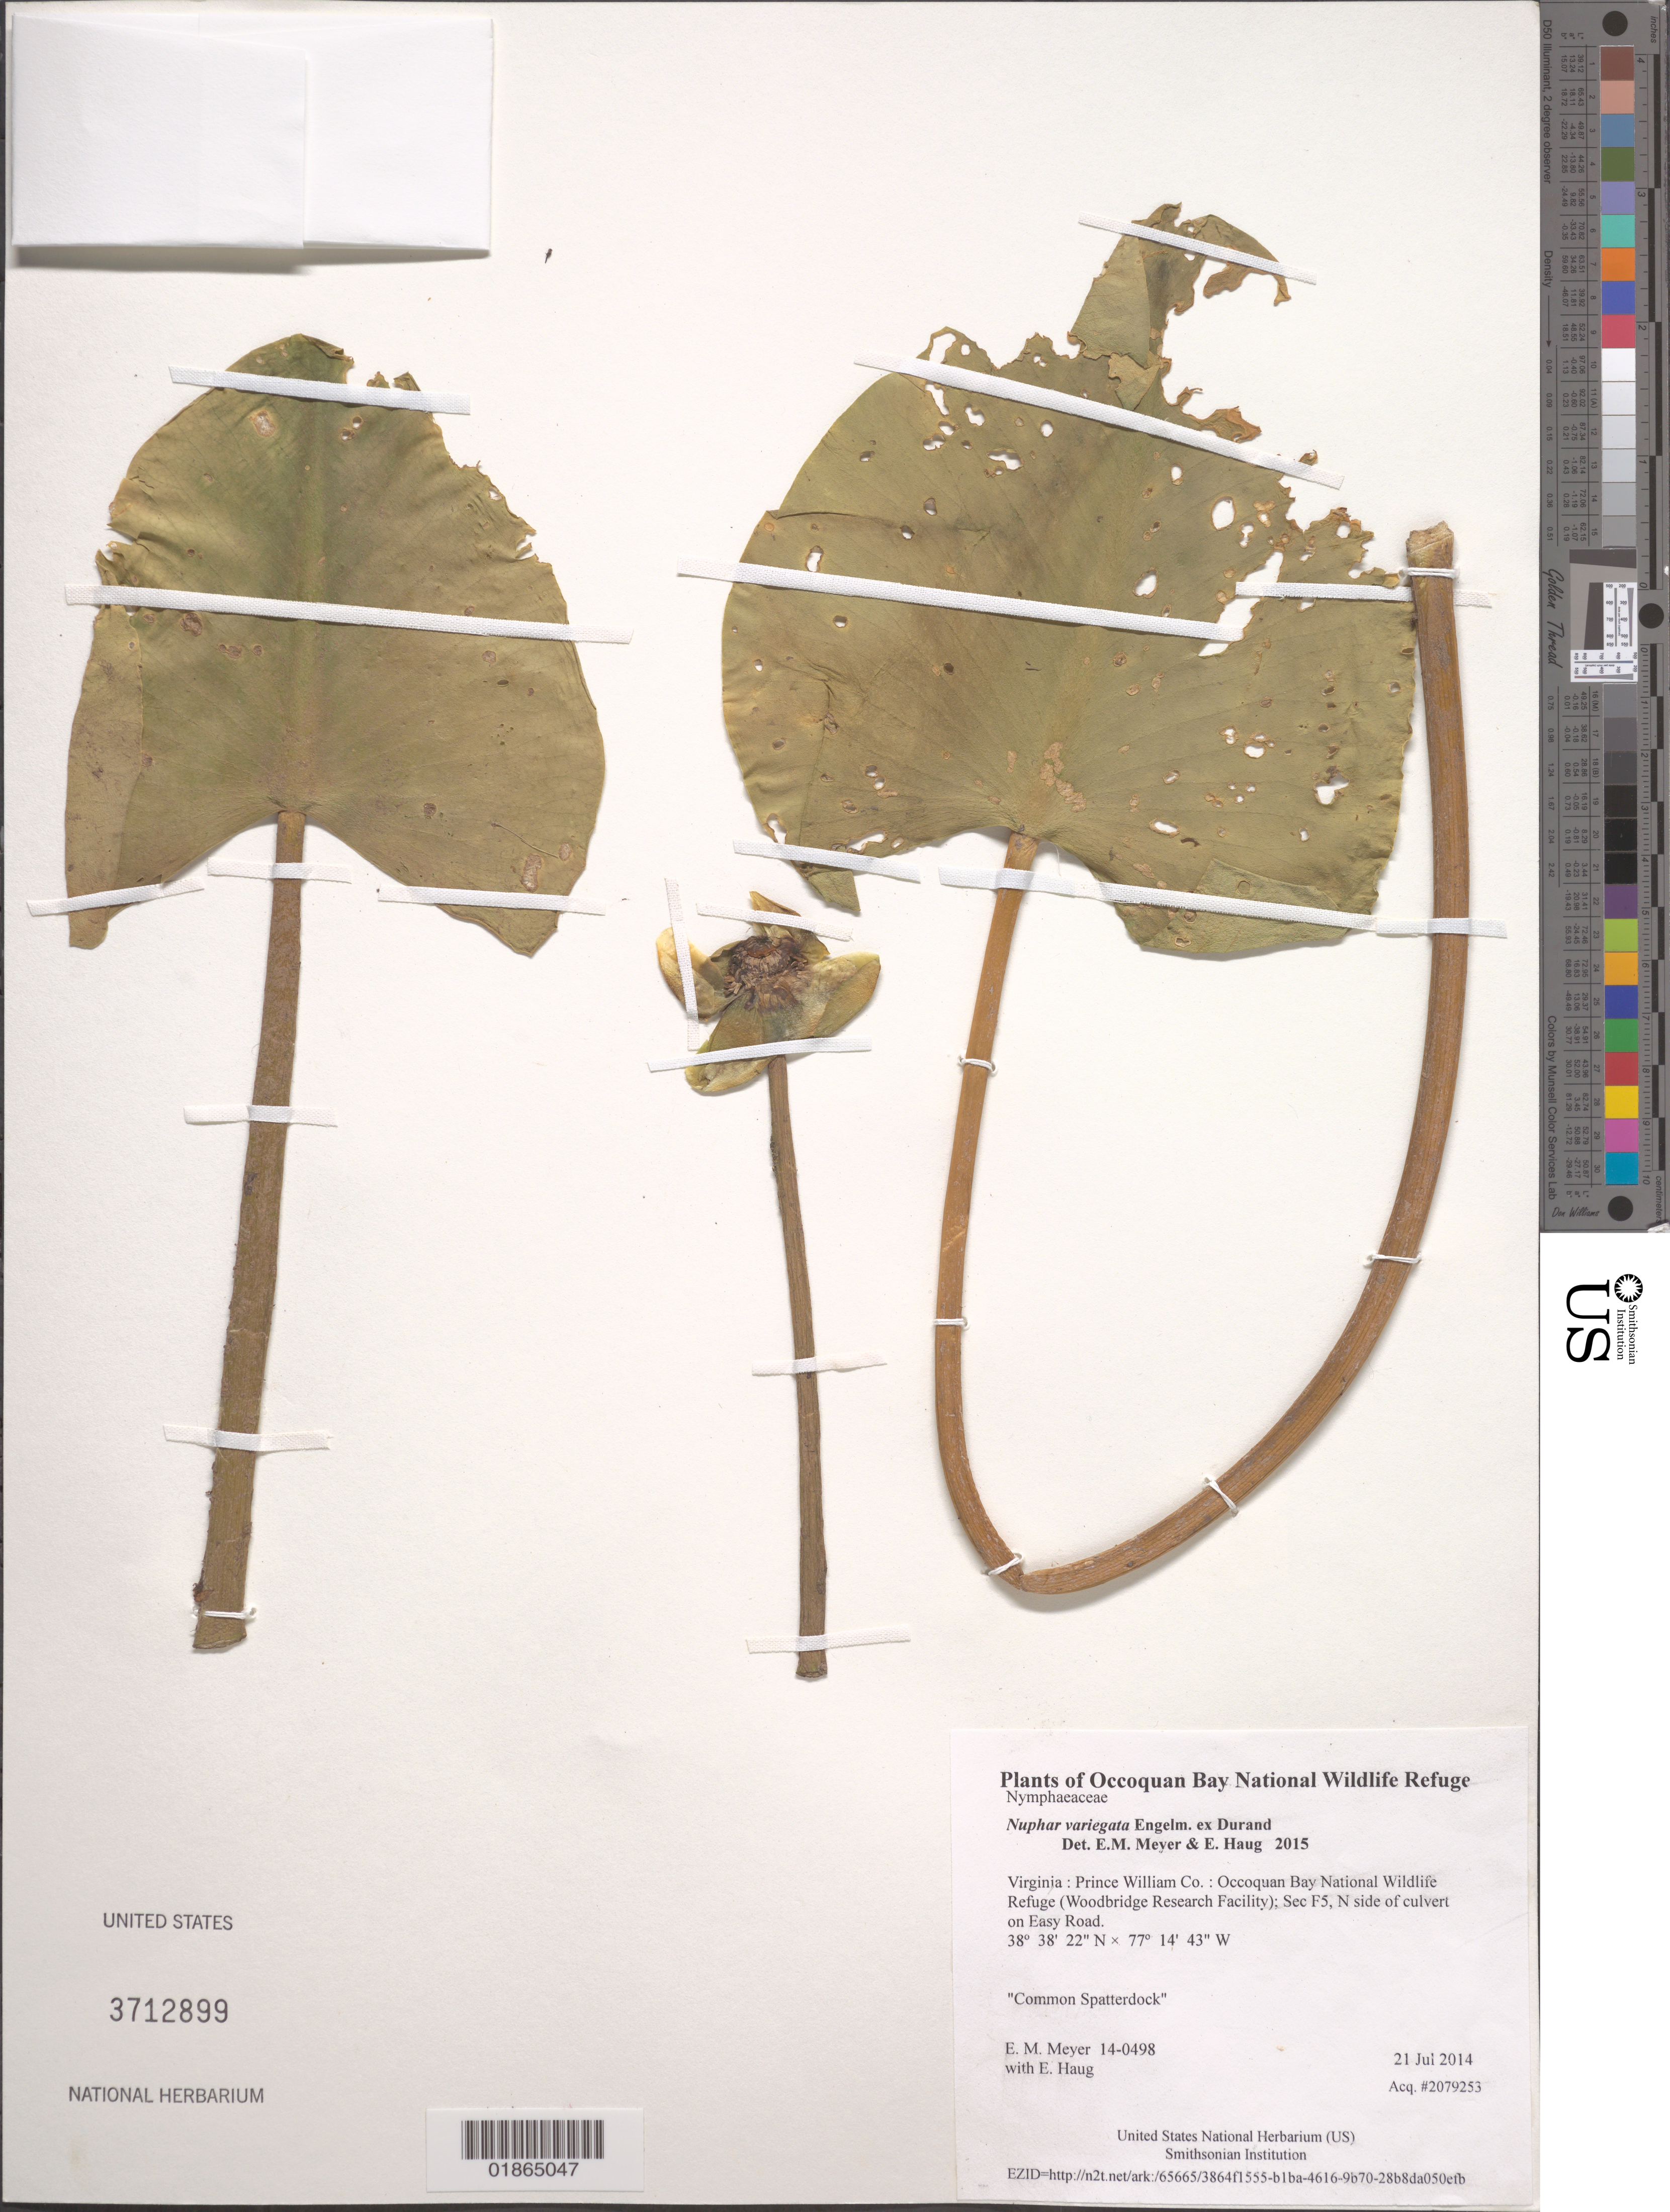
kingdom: Plantae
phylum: Tracheophyta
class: Magnoliopsida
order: Nymphaeales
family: Nymphaeaceae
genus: Nuphar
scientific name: Nuphar variegata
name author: Engelm. ex Durand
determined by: Meyer, E. M.; Haug, E.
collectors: E. M. Meyer & E. Haug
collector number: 14-0498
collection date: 2014-07-21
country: United States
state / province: Virginia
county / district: Prince William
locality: Occoquan Bay National Wildlife Refuge (Woodbridge Research Facility); Sec F5, N side of culvert on Easy Road.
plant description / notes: Common Spatterdock; Spatterdock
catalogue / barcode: US 3712899